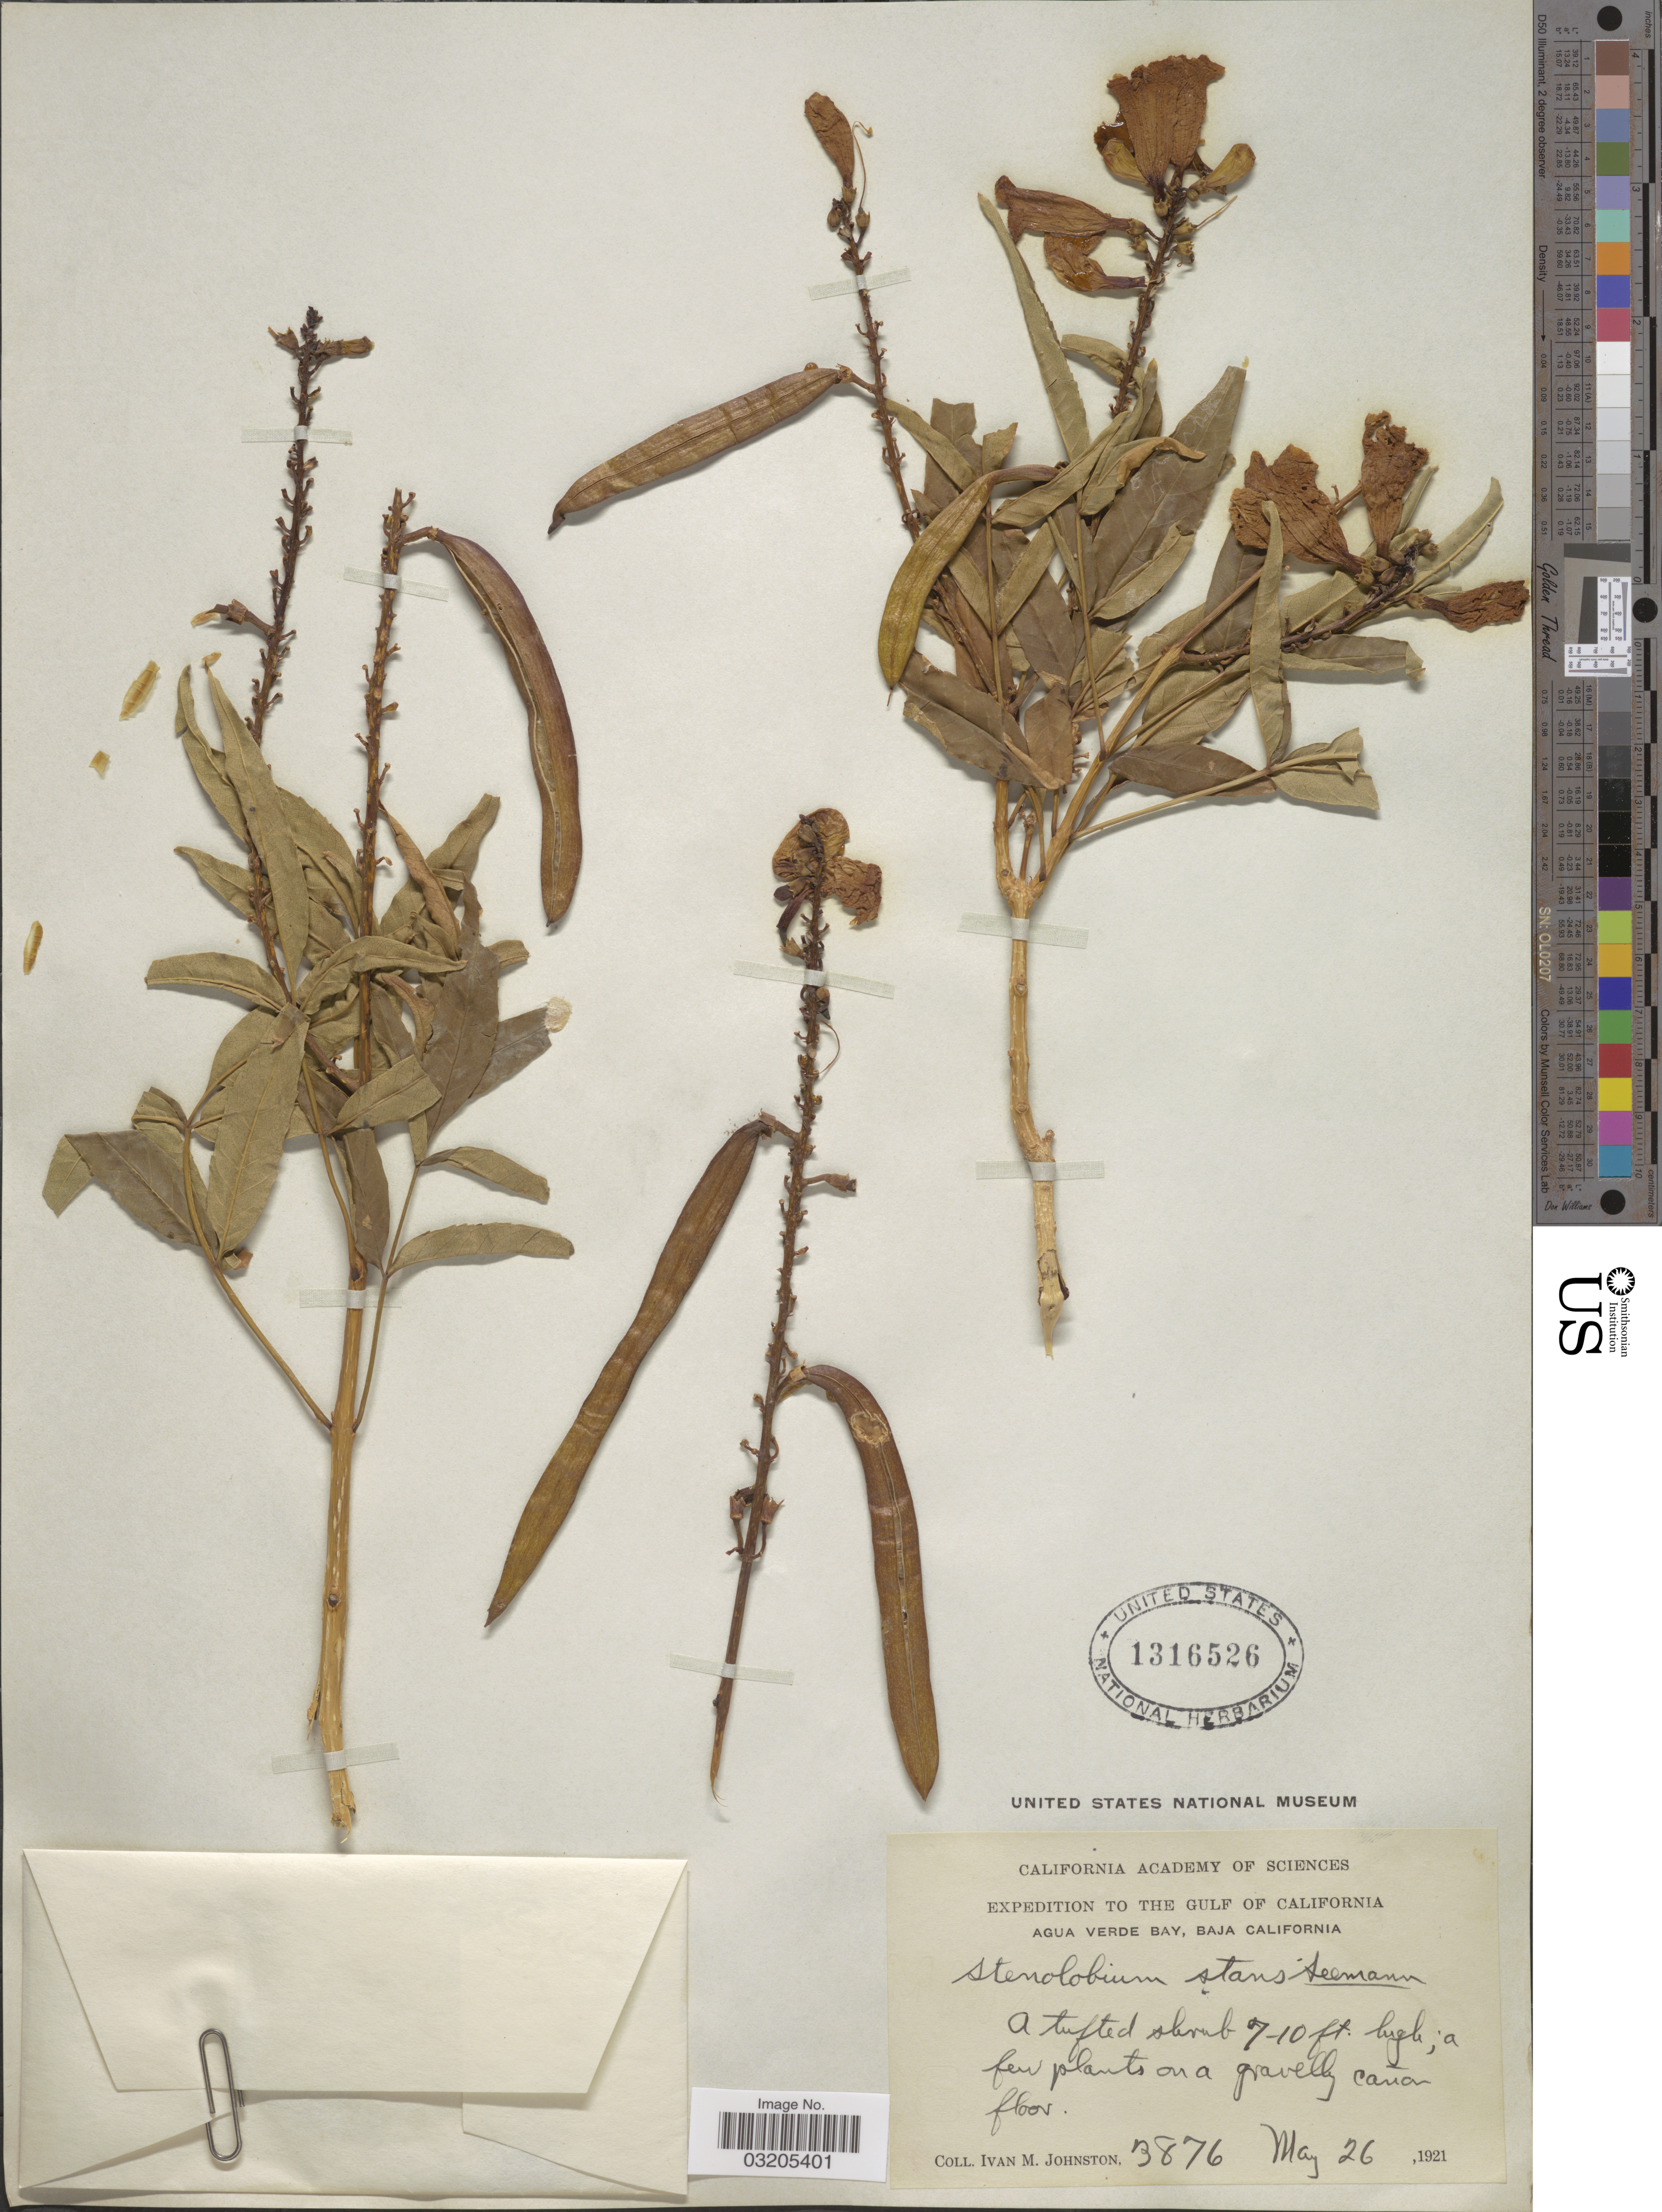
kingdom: Plantae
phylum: Tracheophyta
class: Magnoliopsida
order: Lamiales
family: Bignoniaceae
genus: Tecoma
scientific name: Tecoma stans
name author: (L.) Juss. ex Kunth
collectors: I.M. Johnston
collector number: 3876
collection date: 1921-05-26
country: Mexico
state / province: Baja California Sur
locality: The Gulf of California. Agua Verde Bay, Baja California.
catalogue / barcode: US 1316526